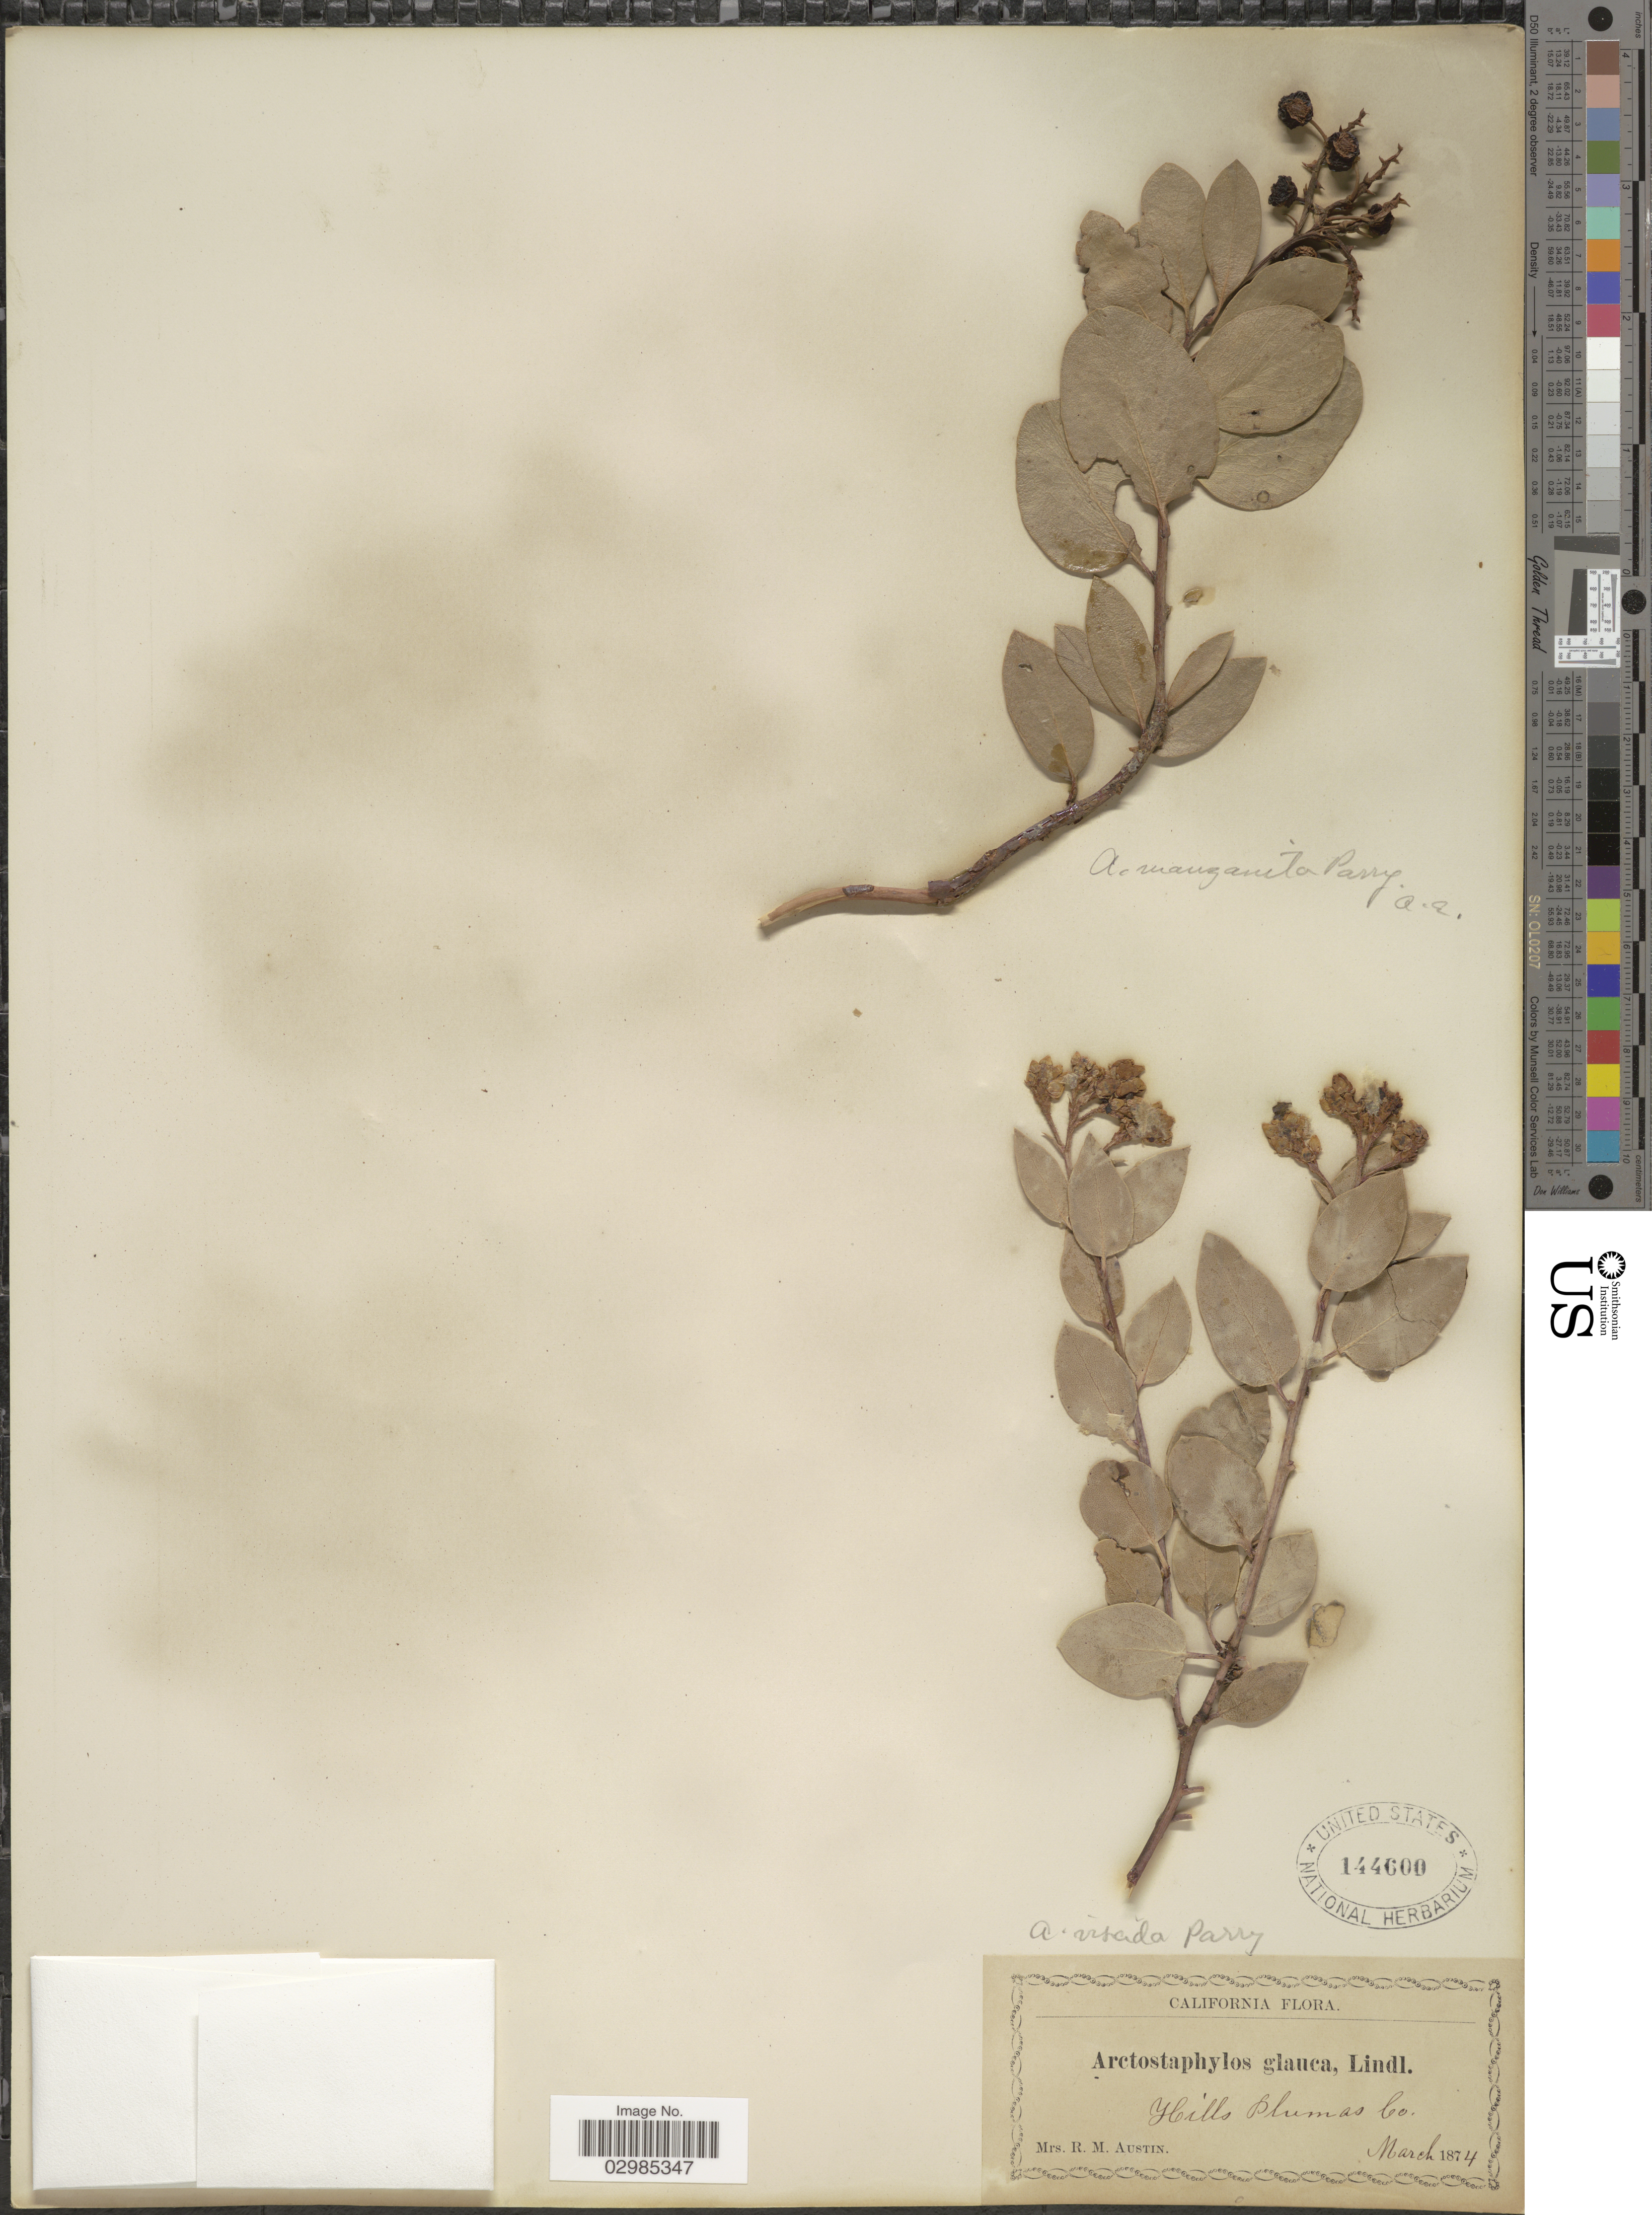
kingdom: Plantae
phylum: Tracheophyta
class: Magnoliopsida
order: Ericales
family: Ericaceae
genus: Arctostaphylos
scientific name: Arctostaphylos viscida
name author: Parry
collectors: R. Austin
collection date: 1874-03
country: United States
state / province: California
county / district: Plumas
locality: Hills Plumas Co.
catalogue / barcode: US 144600